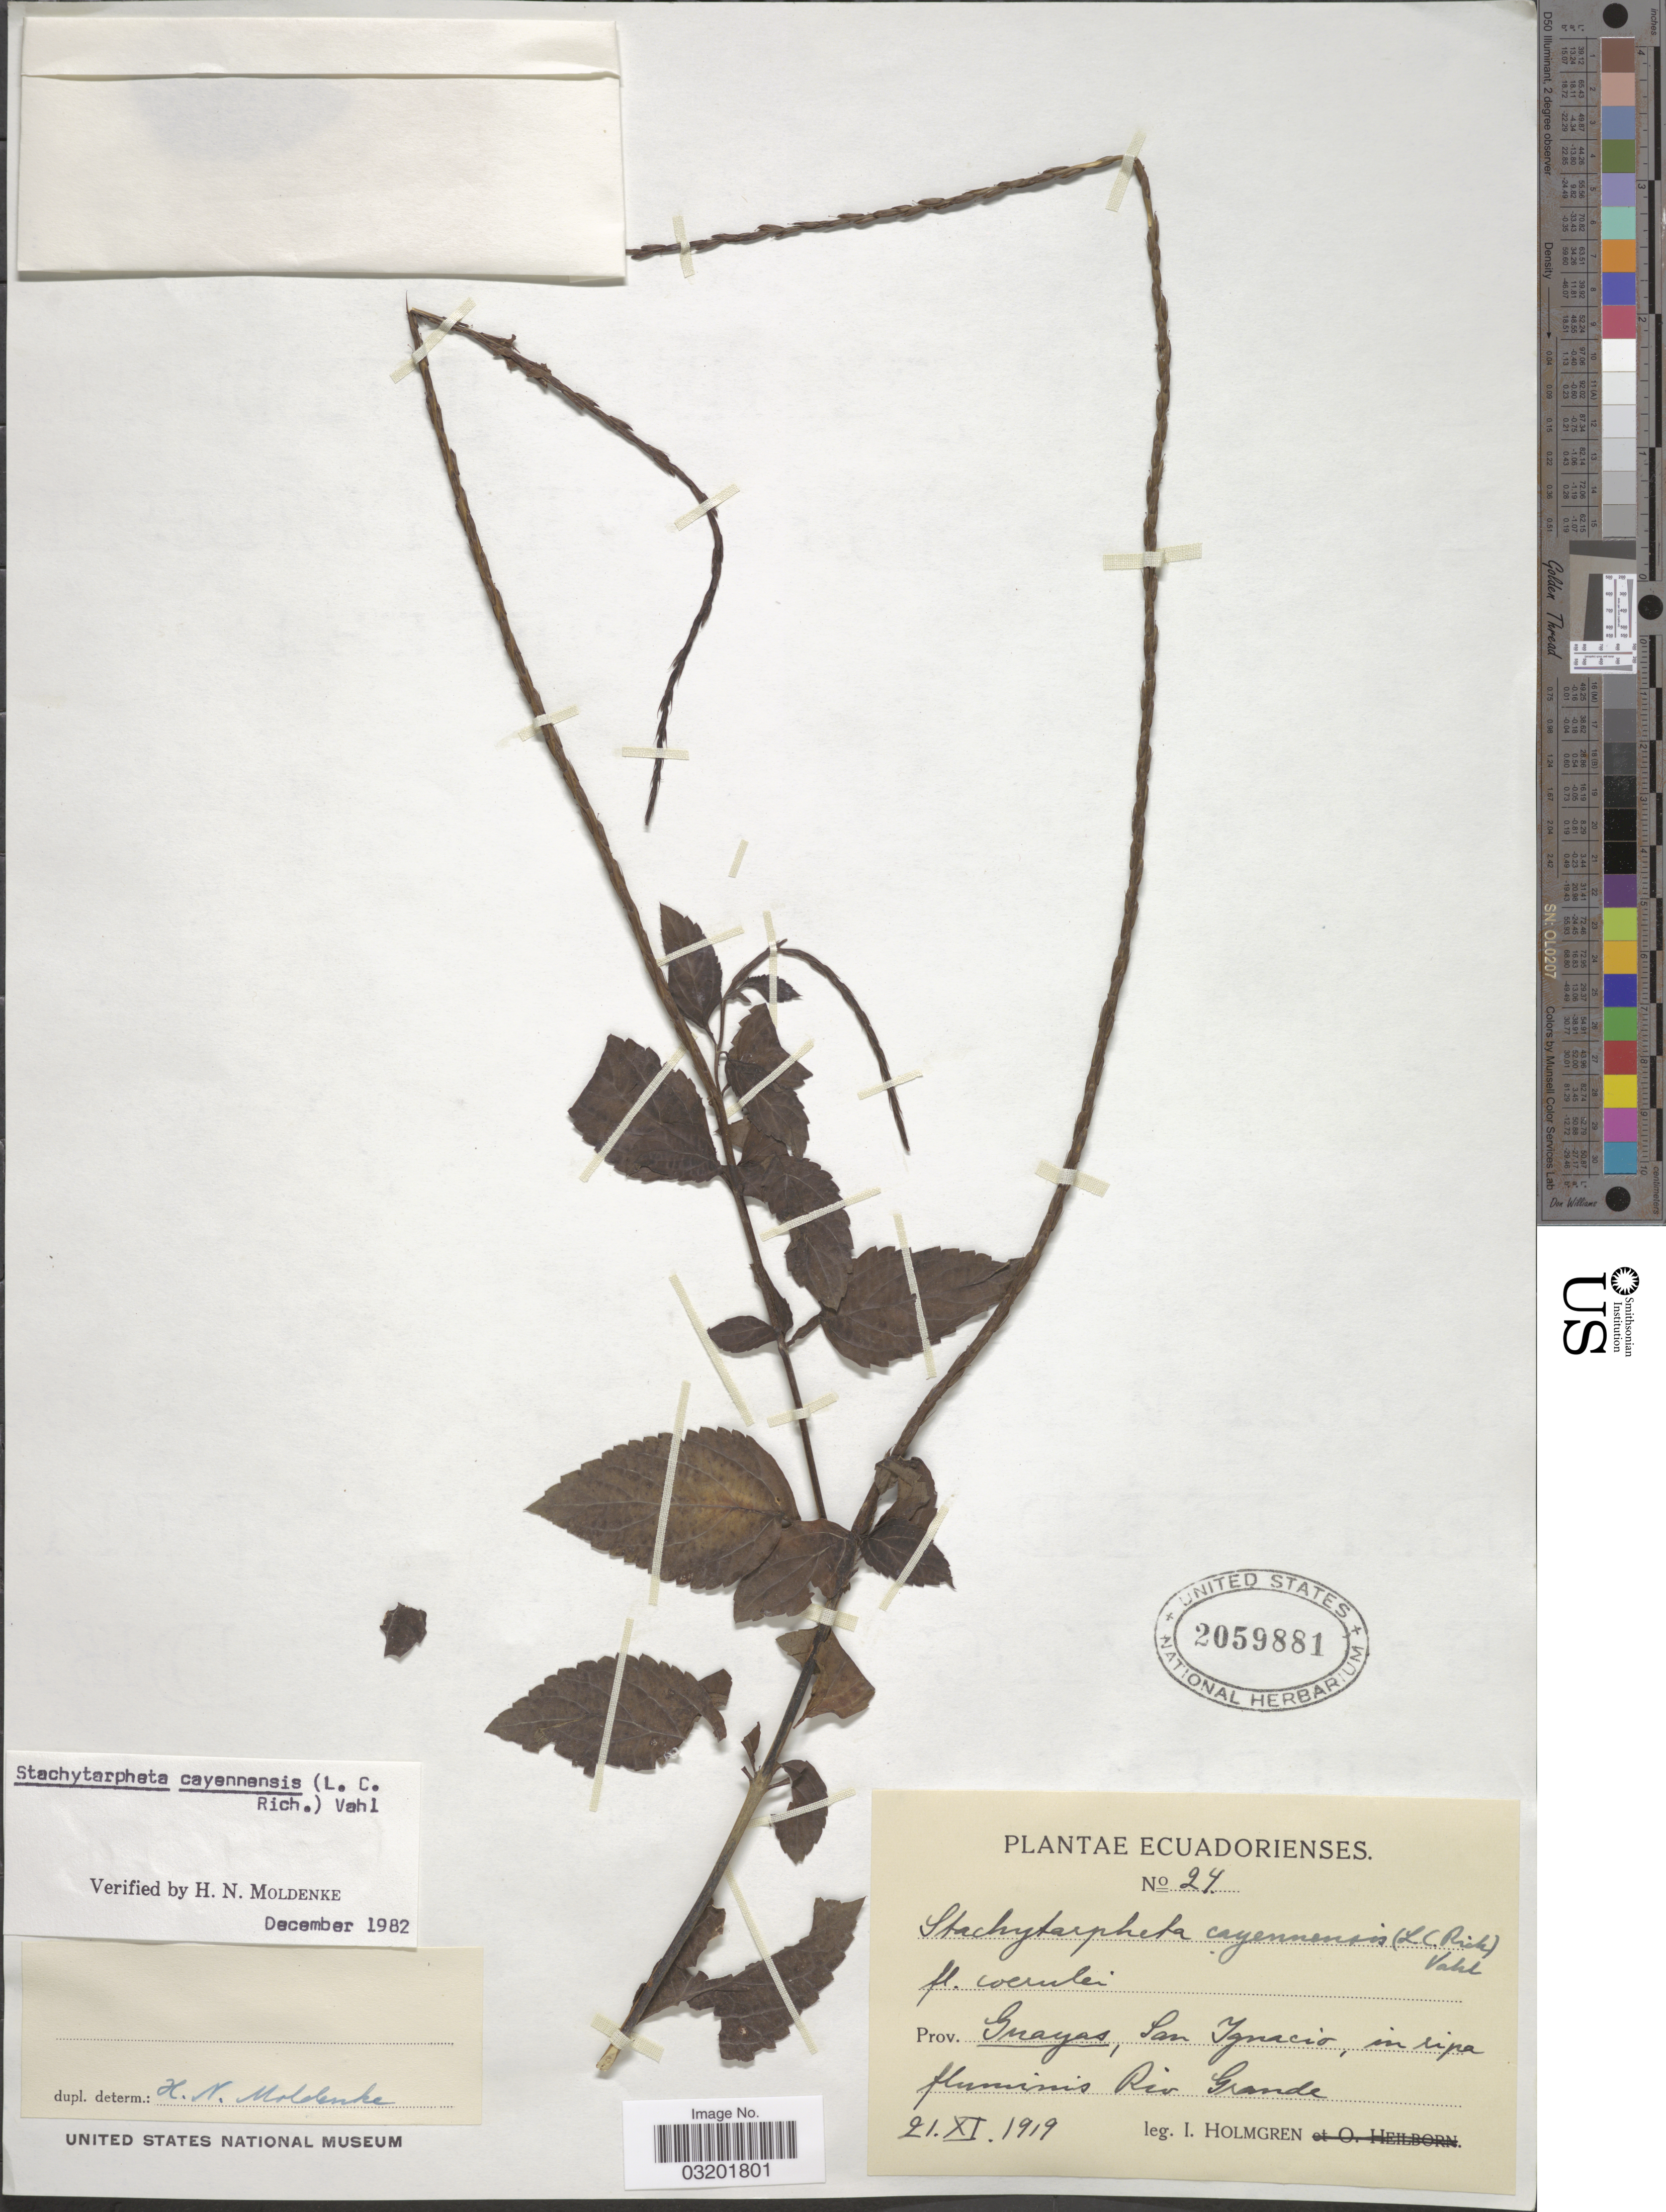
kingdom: Plantae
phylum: Tracheophyta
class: Magnoliopsida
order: Lamiales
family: Verbenaceae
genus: Stachytarpheta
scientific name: Stachytarpheta cayennensis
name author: (Rich.) Vahl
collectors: I. Holmgren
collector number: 24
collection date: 1919-11-21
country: Ecuador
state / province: Guayas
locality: San Ignacio, in ripa fluminis Rio Grande.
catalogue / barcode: US 2059881